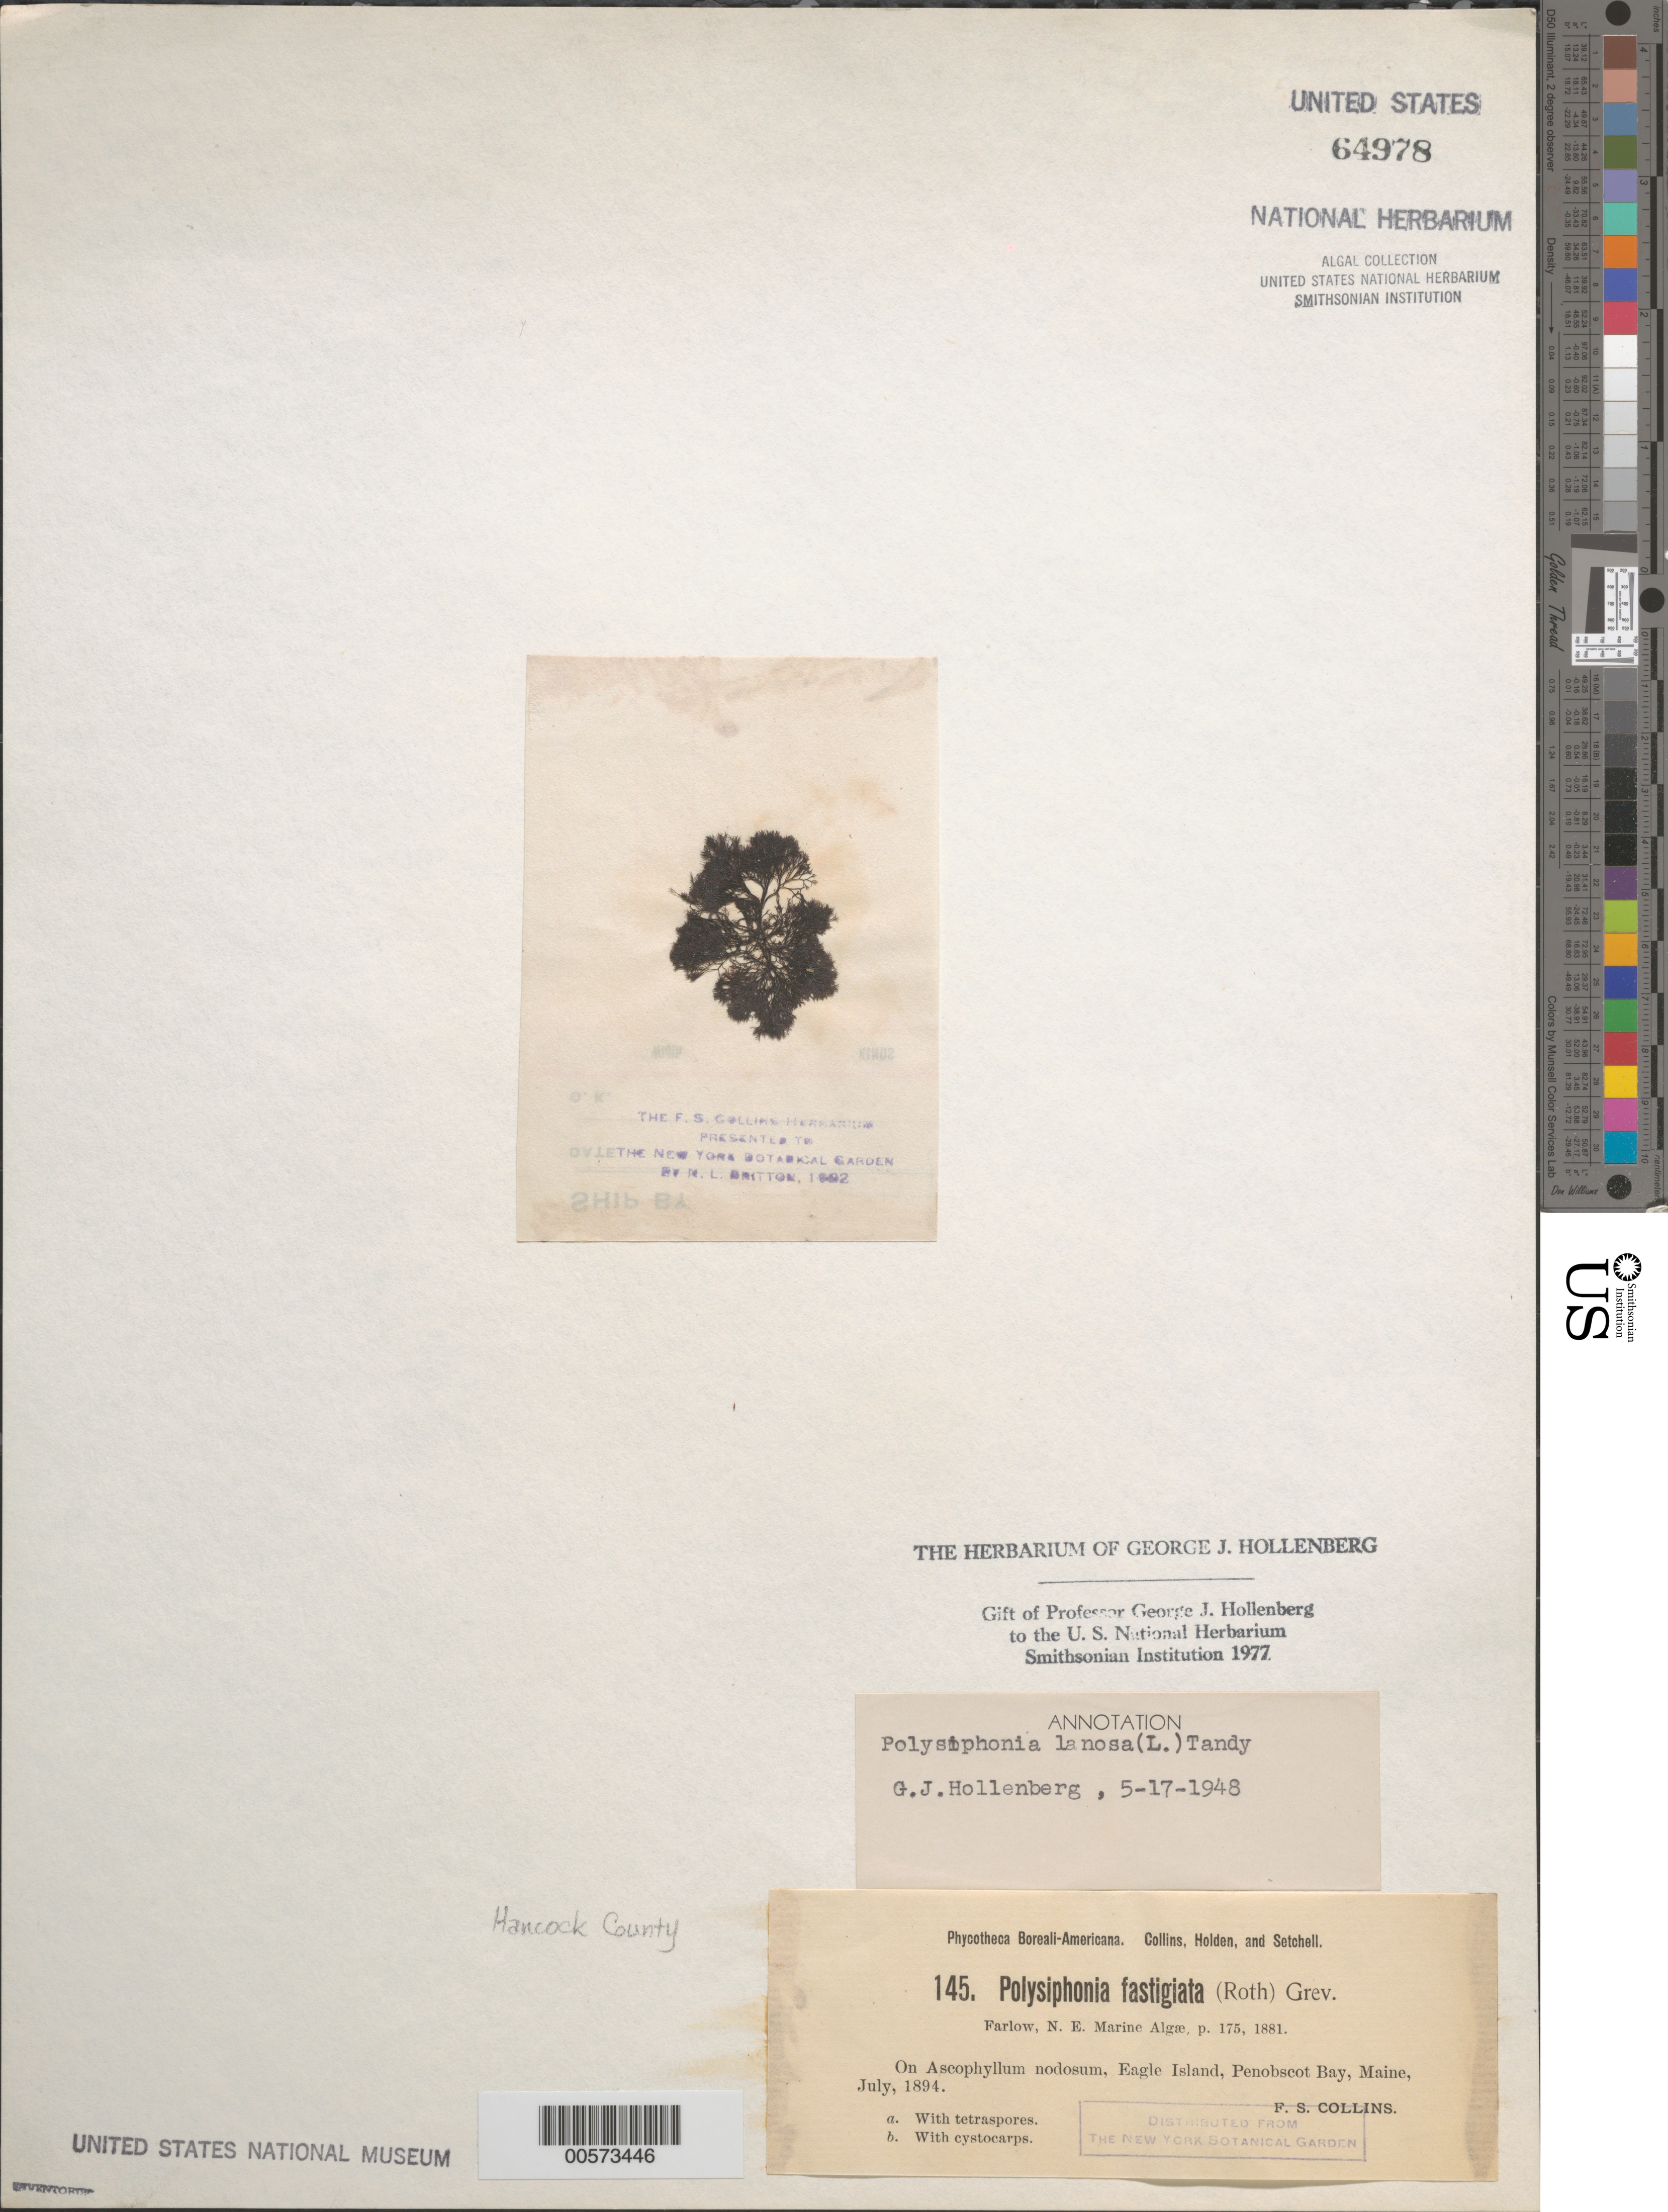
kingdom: Plantae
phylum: Rhodophyta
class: Florideophyceae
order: Ceramiales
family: Rhodomelaceae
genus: Vertebrata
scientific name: Vertebrata lanosa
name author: (L.) T.A. Chr.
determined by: Algae name updating Project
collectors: F. Collins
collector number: PB-A 145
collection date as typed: Jul 1894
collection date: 1894-07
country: United States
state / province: Maine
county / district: Knox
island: Eagle Island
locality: Penobscot Bay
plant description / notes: Collins, Holden & Setchell, Phycotheca Boreali-Americana, as Polysiphonia fastigiata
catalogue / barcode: US 64978